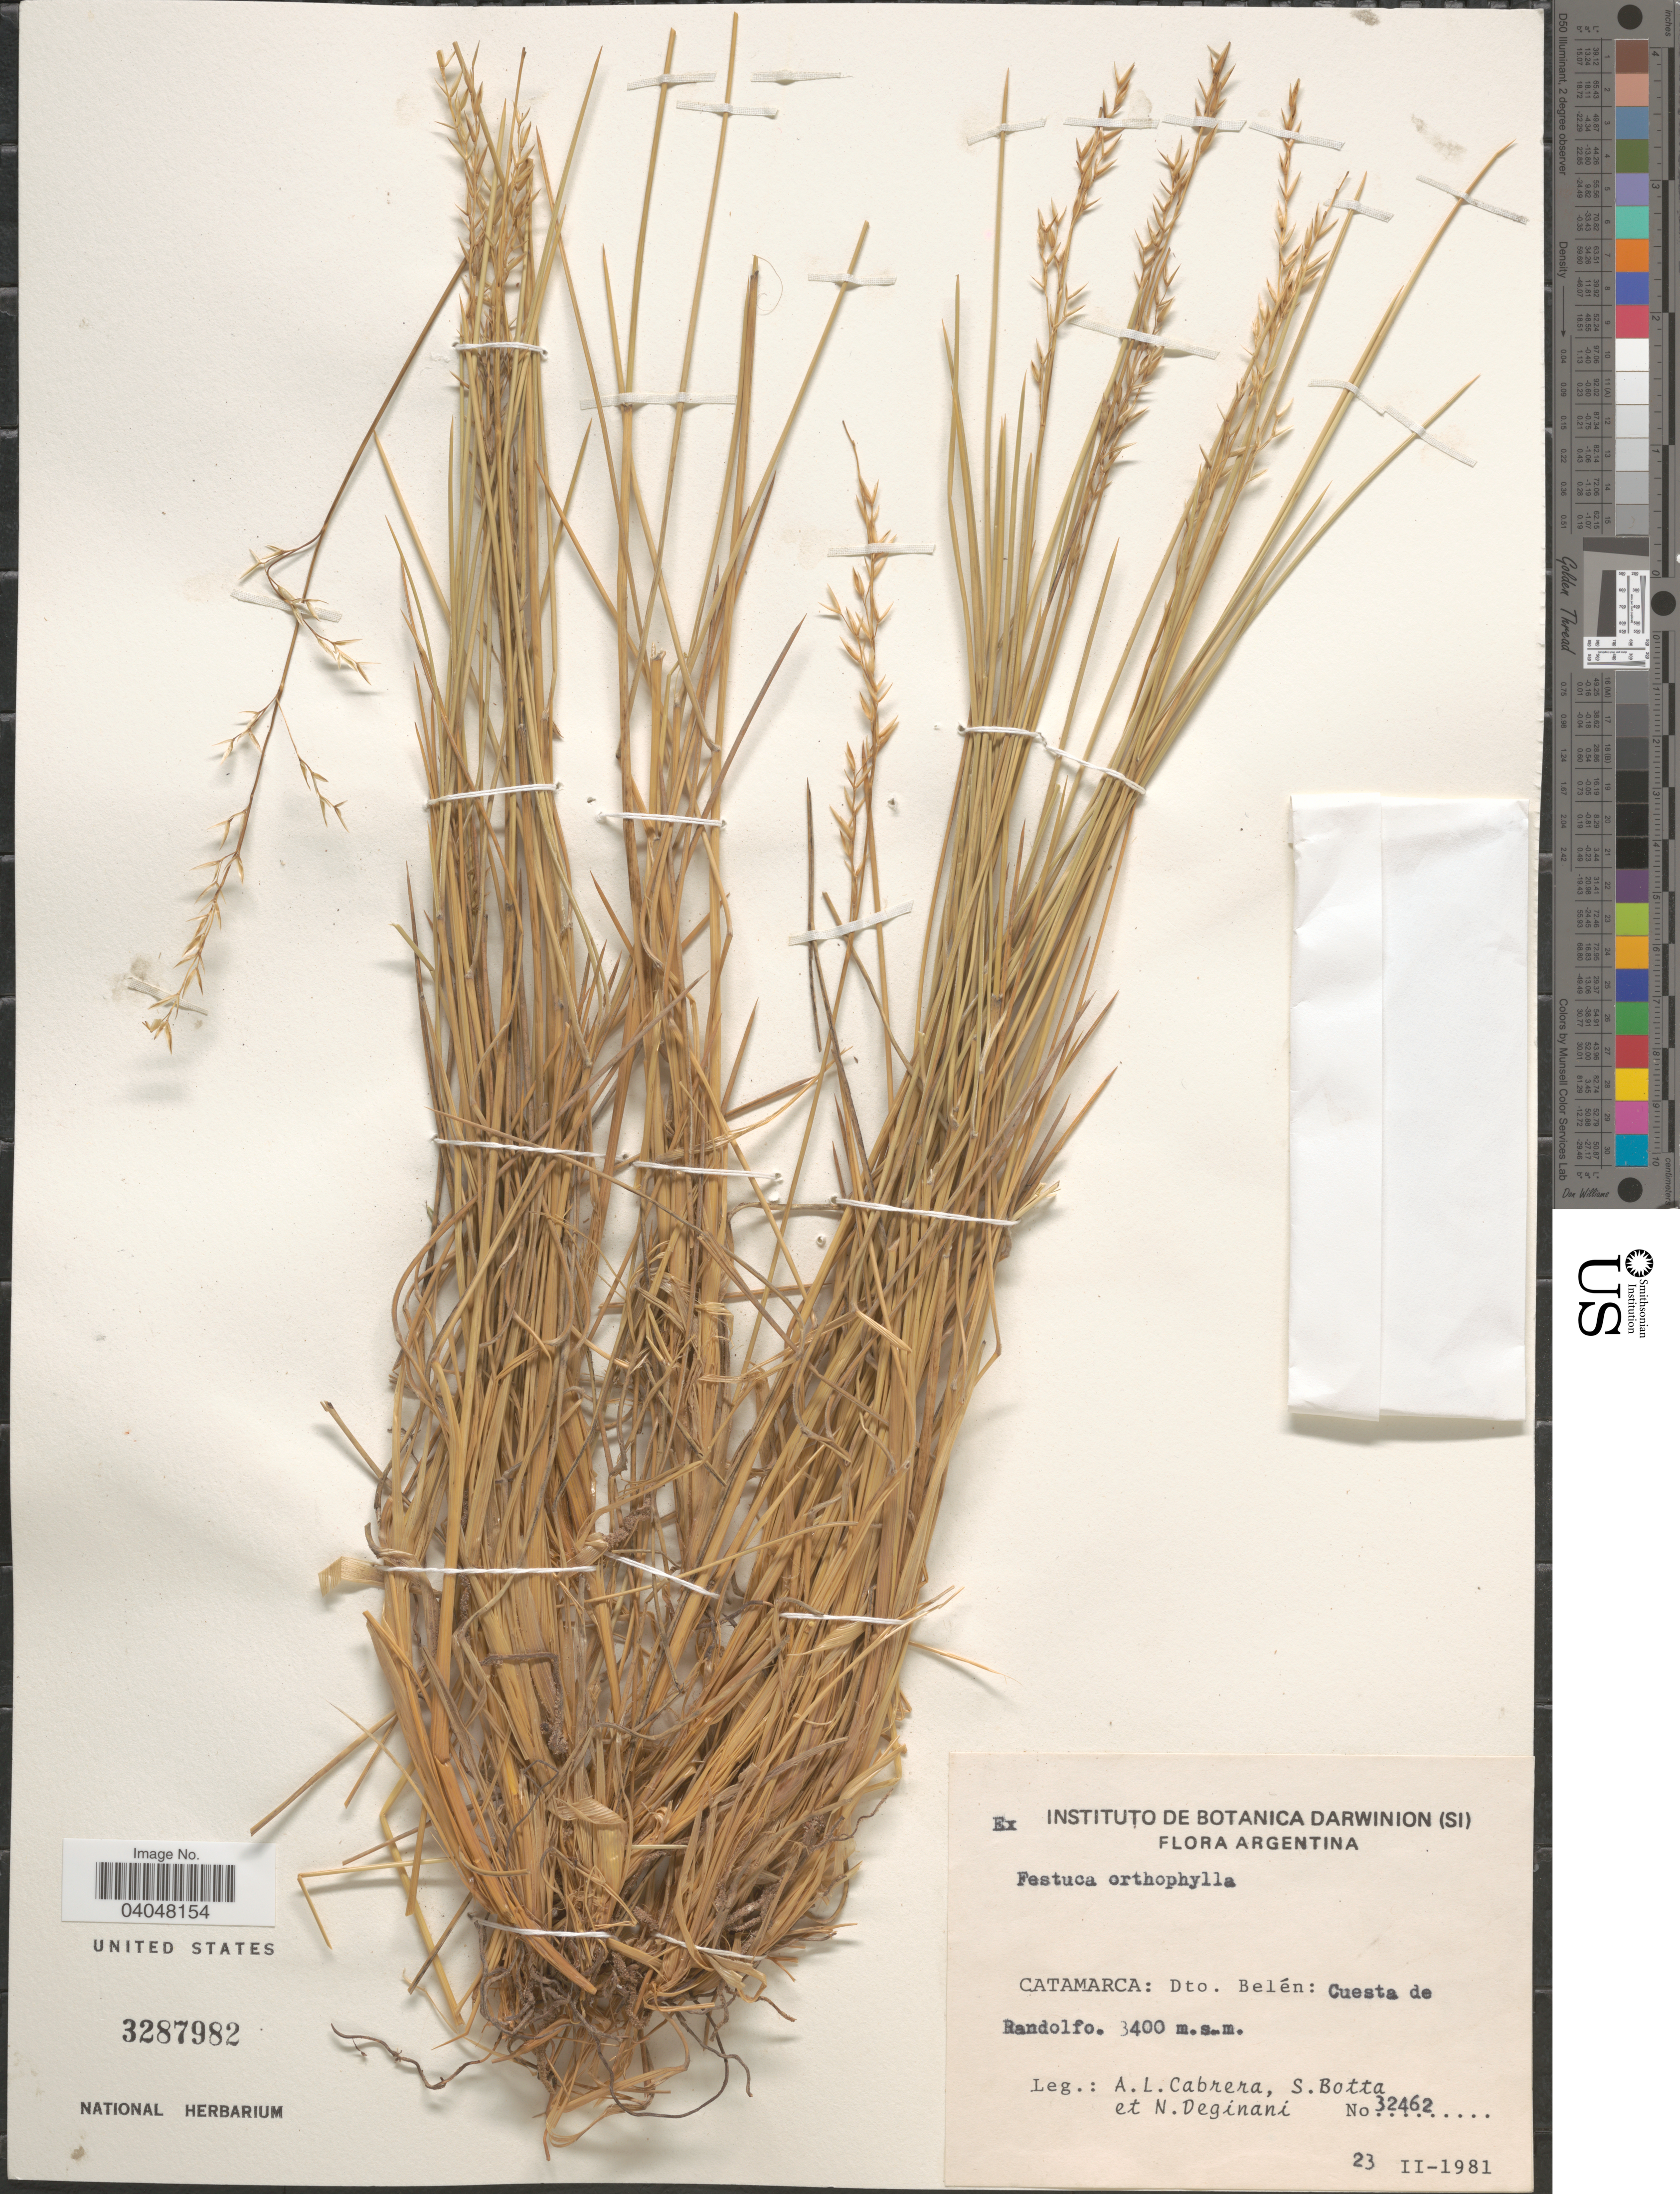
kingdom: Plantae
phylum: Tracheophyta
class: Liliopsida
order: Poales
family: Poaceae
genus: Festuca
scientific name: Festuca orthophylla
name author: Pilg.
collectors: A. L. Cabrera, S. Botta & N. Deginani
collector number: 32462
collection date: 1981-02-23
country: Argentina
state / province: Catamarca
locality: Dto. Belén: Cuesta de Randolfo.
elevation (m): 3400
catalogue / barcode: US 3287982